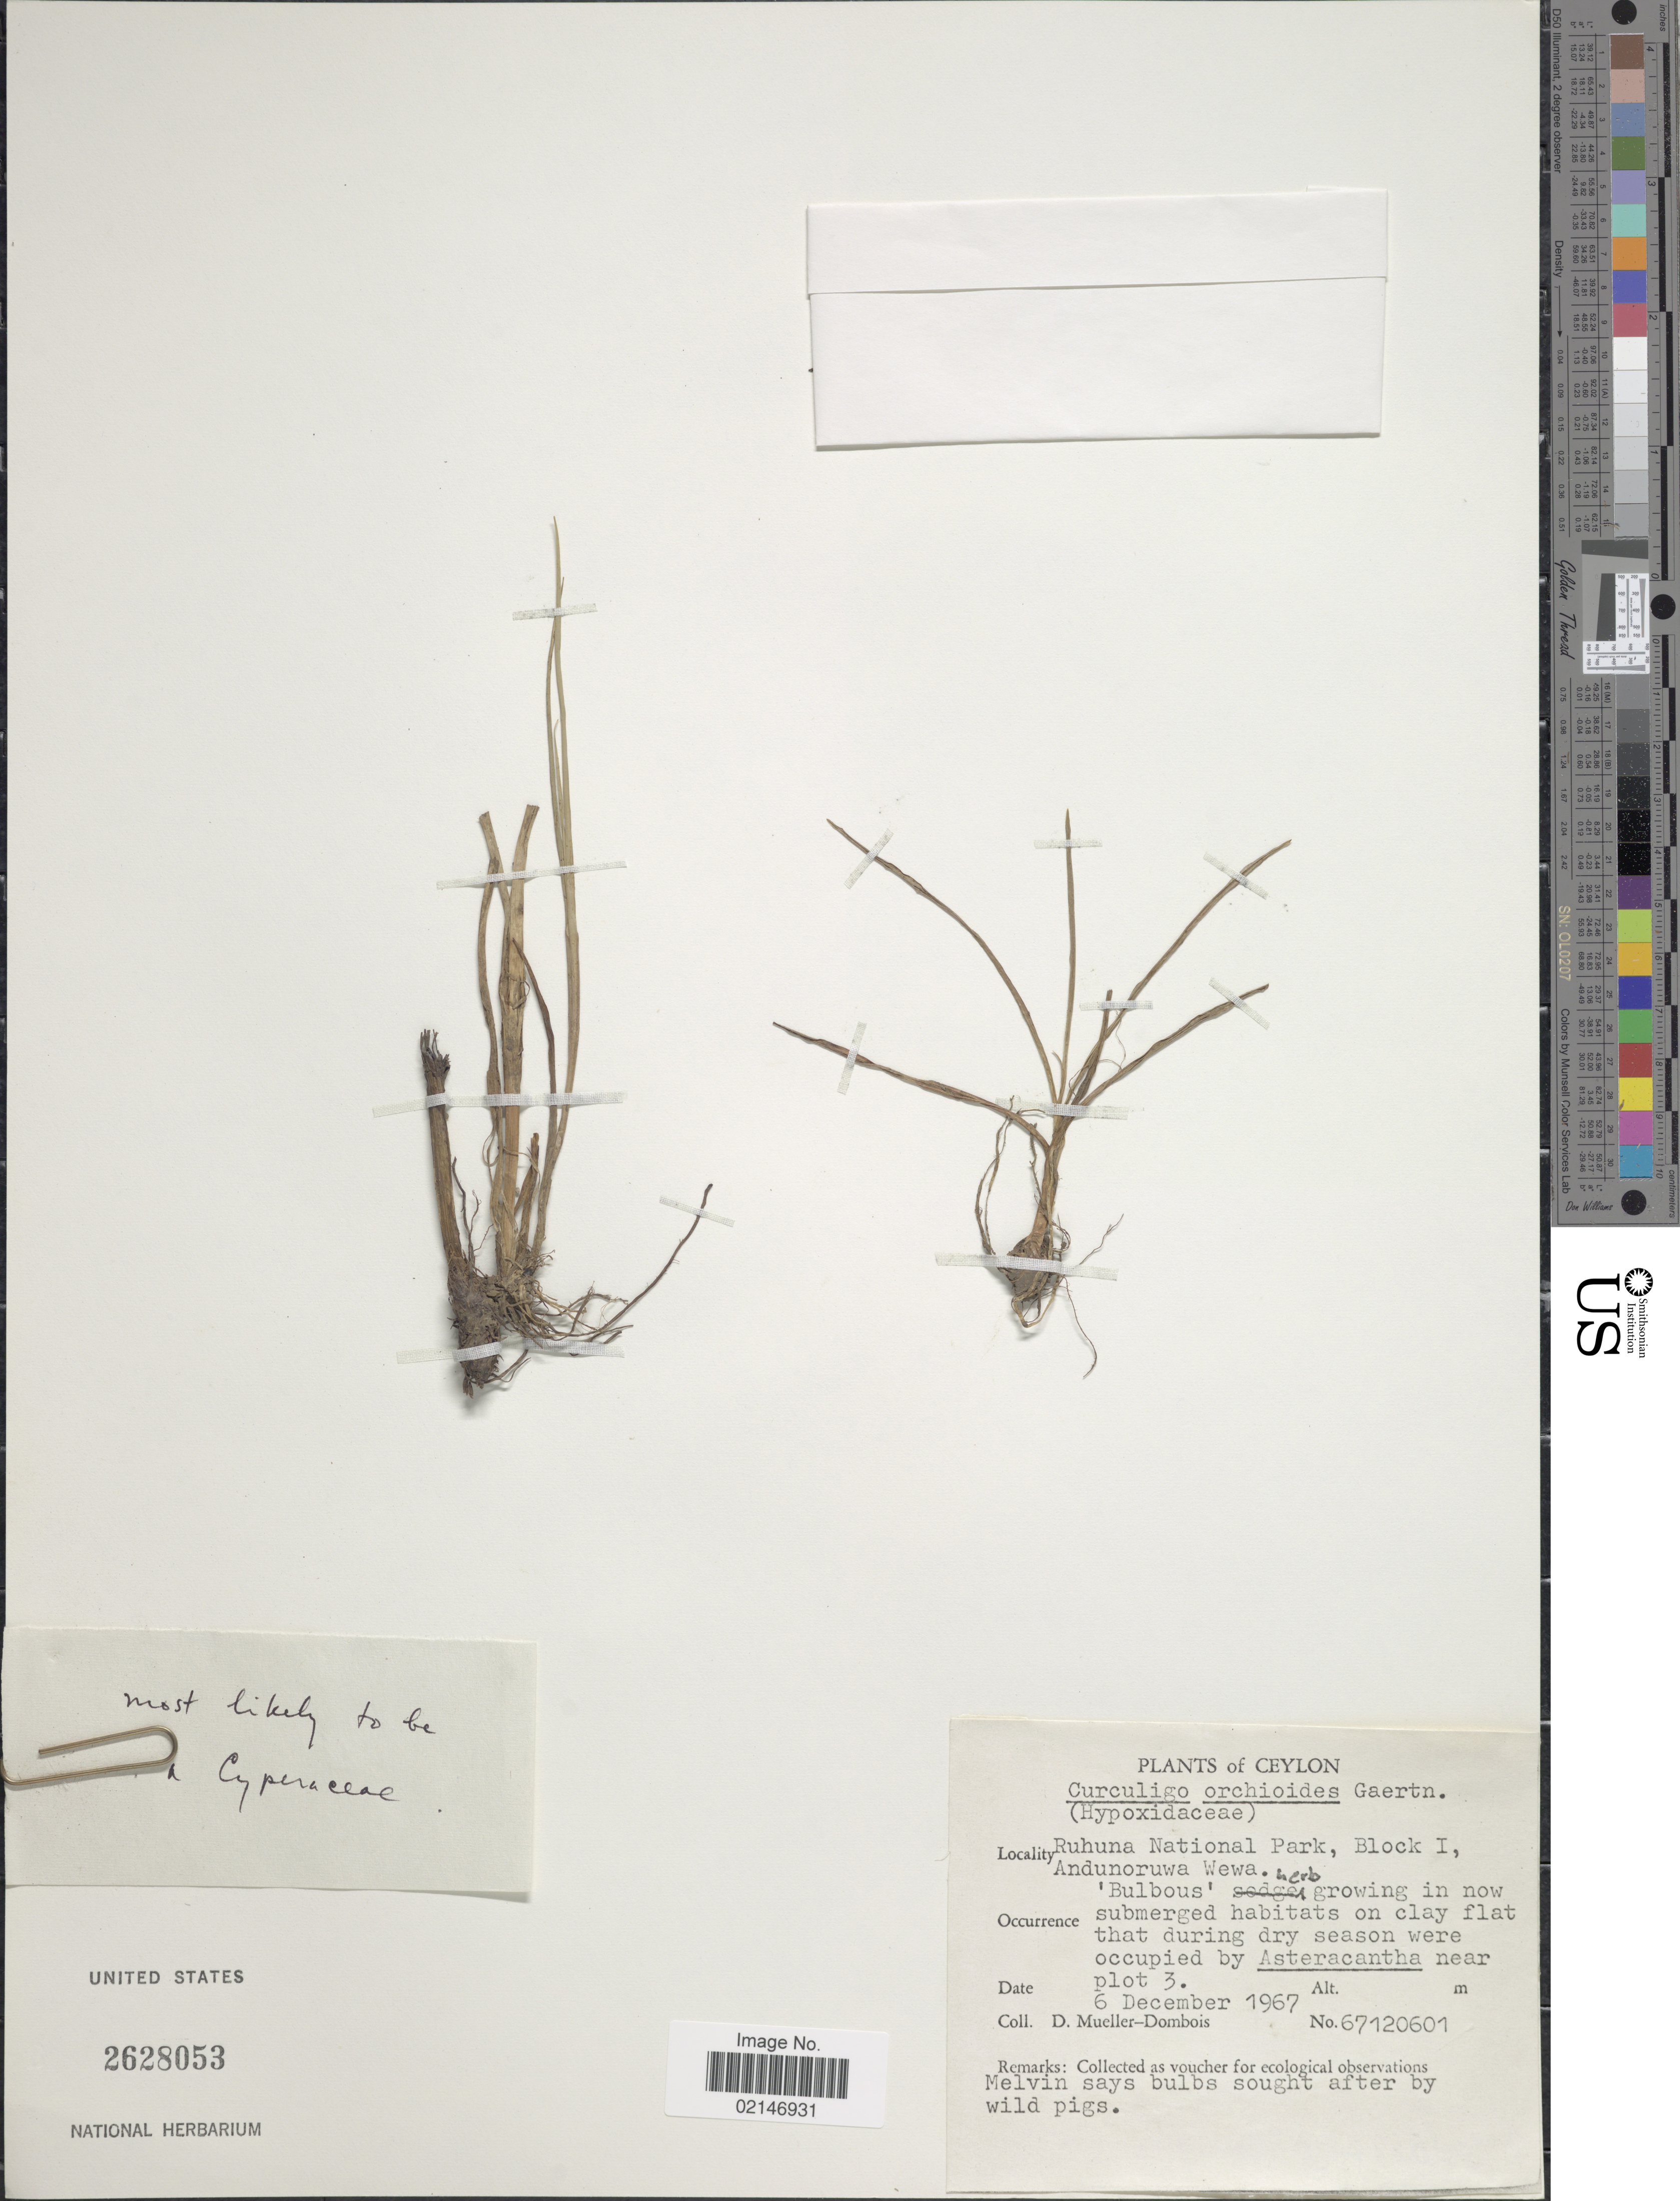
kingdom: Plantae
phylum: Tracheophyta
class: Liliopsida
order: Poales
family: Cyperaceae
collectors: D. Mueller-Dombois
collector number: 67120601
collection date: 1967-12-06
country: Sri Lanka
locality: Ceylon, Ruhuna National Park, Block 1, Andunoruwa Wewa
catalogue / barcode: US 2628053